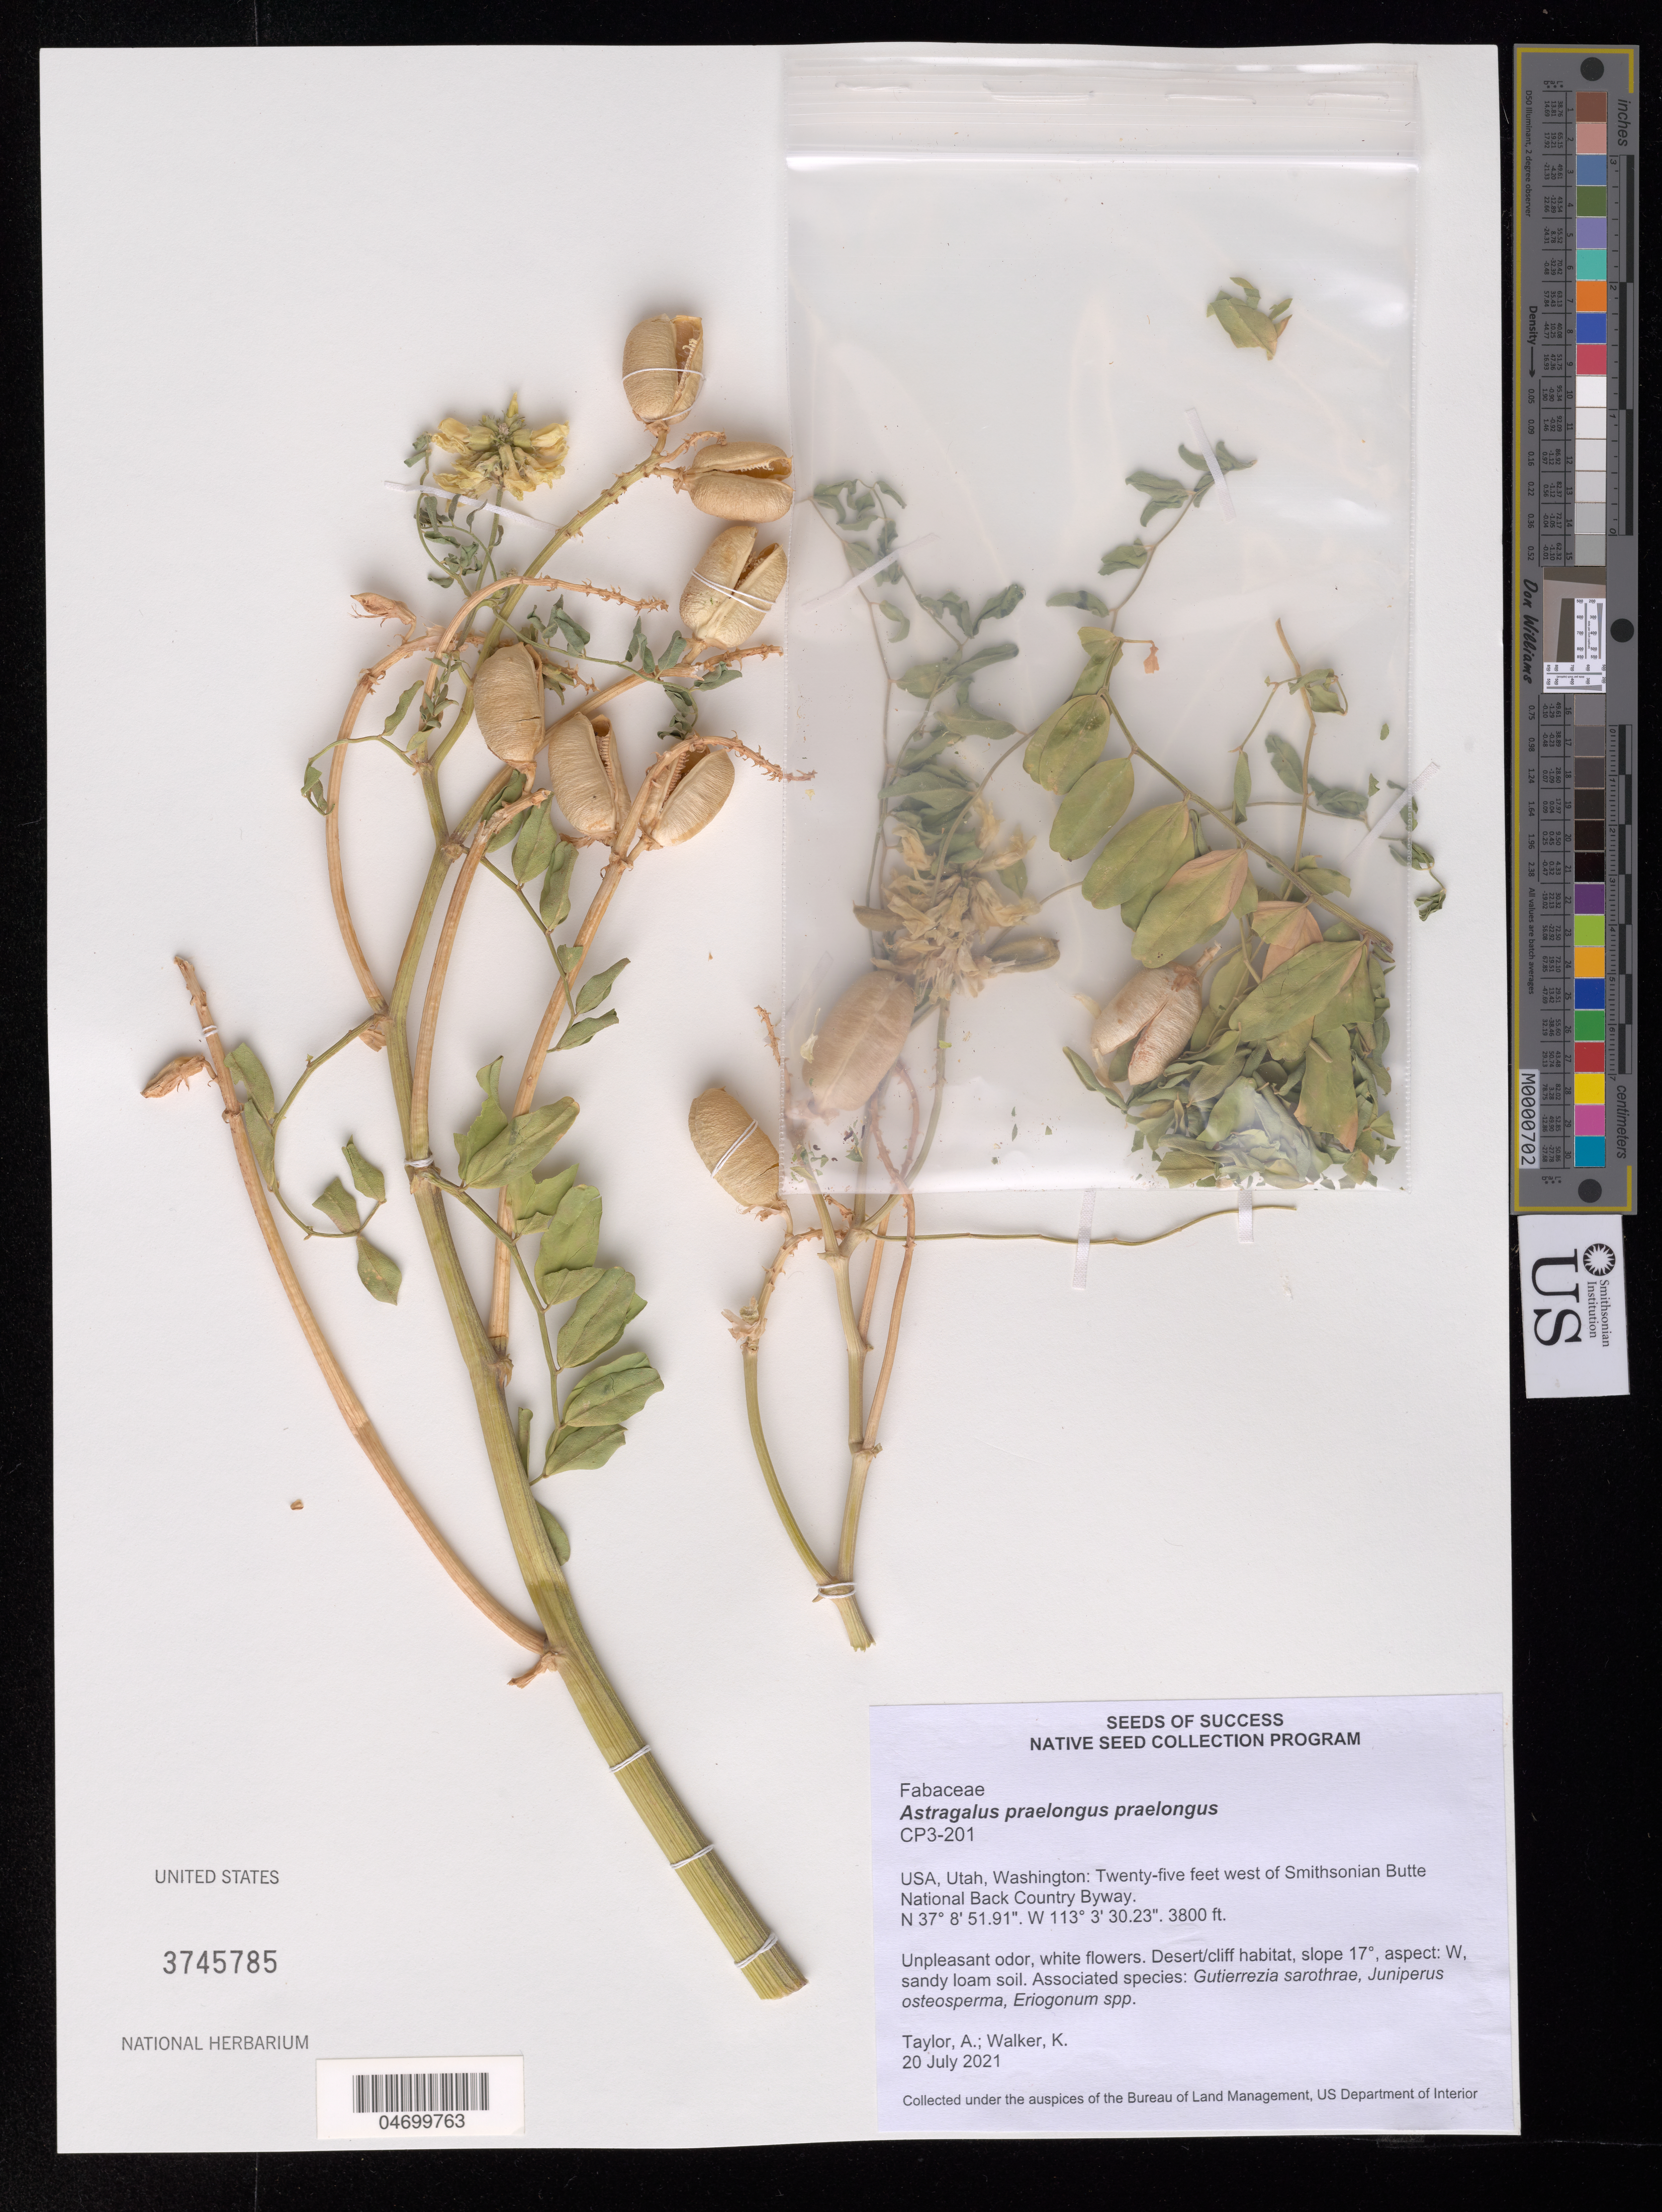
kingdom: Plantae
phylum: Tracheophyta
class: Magnoliopsida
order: Fabales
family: Fabaceae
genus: Astragalus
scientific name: Astragalus praelongus var. praelongus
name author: E. Sheld.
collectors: A. Taylor & K. Walker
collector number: CP3-201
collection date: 2021-07-20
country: United States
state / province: Utah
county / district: Washington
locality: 25 feet W of Smithsonian Butte National Back County Byway.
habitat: Sandy loam soil. Desert/cliff habitat. With Gutierrezia sarothrae, Juniperus osteosperma, Eriogonum sp.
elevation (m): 1158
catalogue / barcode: US 3745785